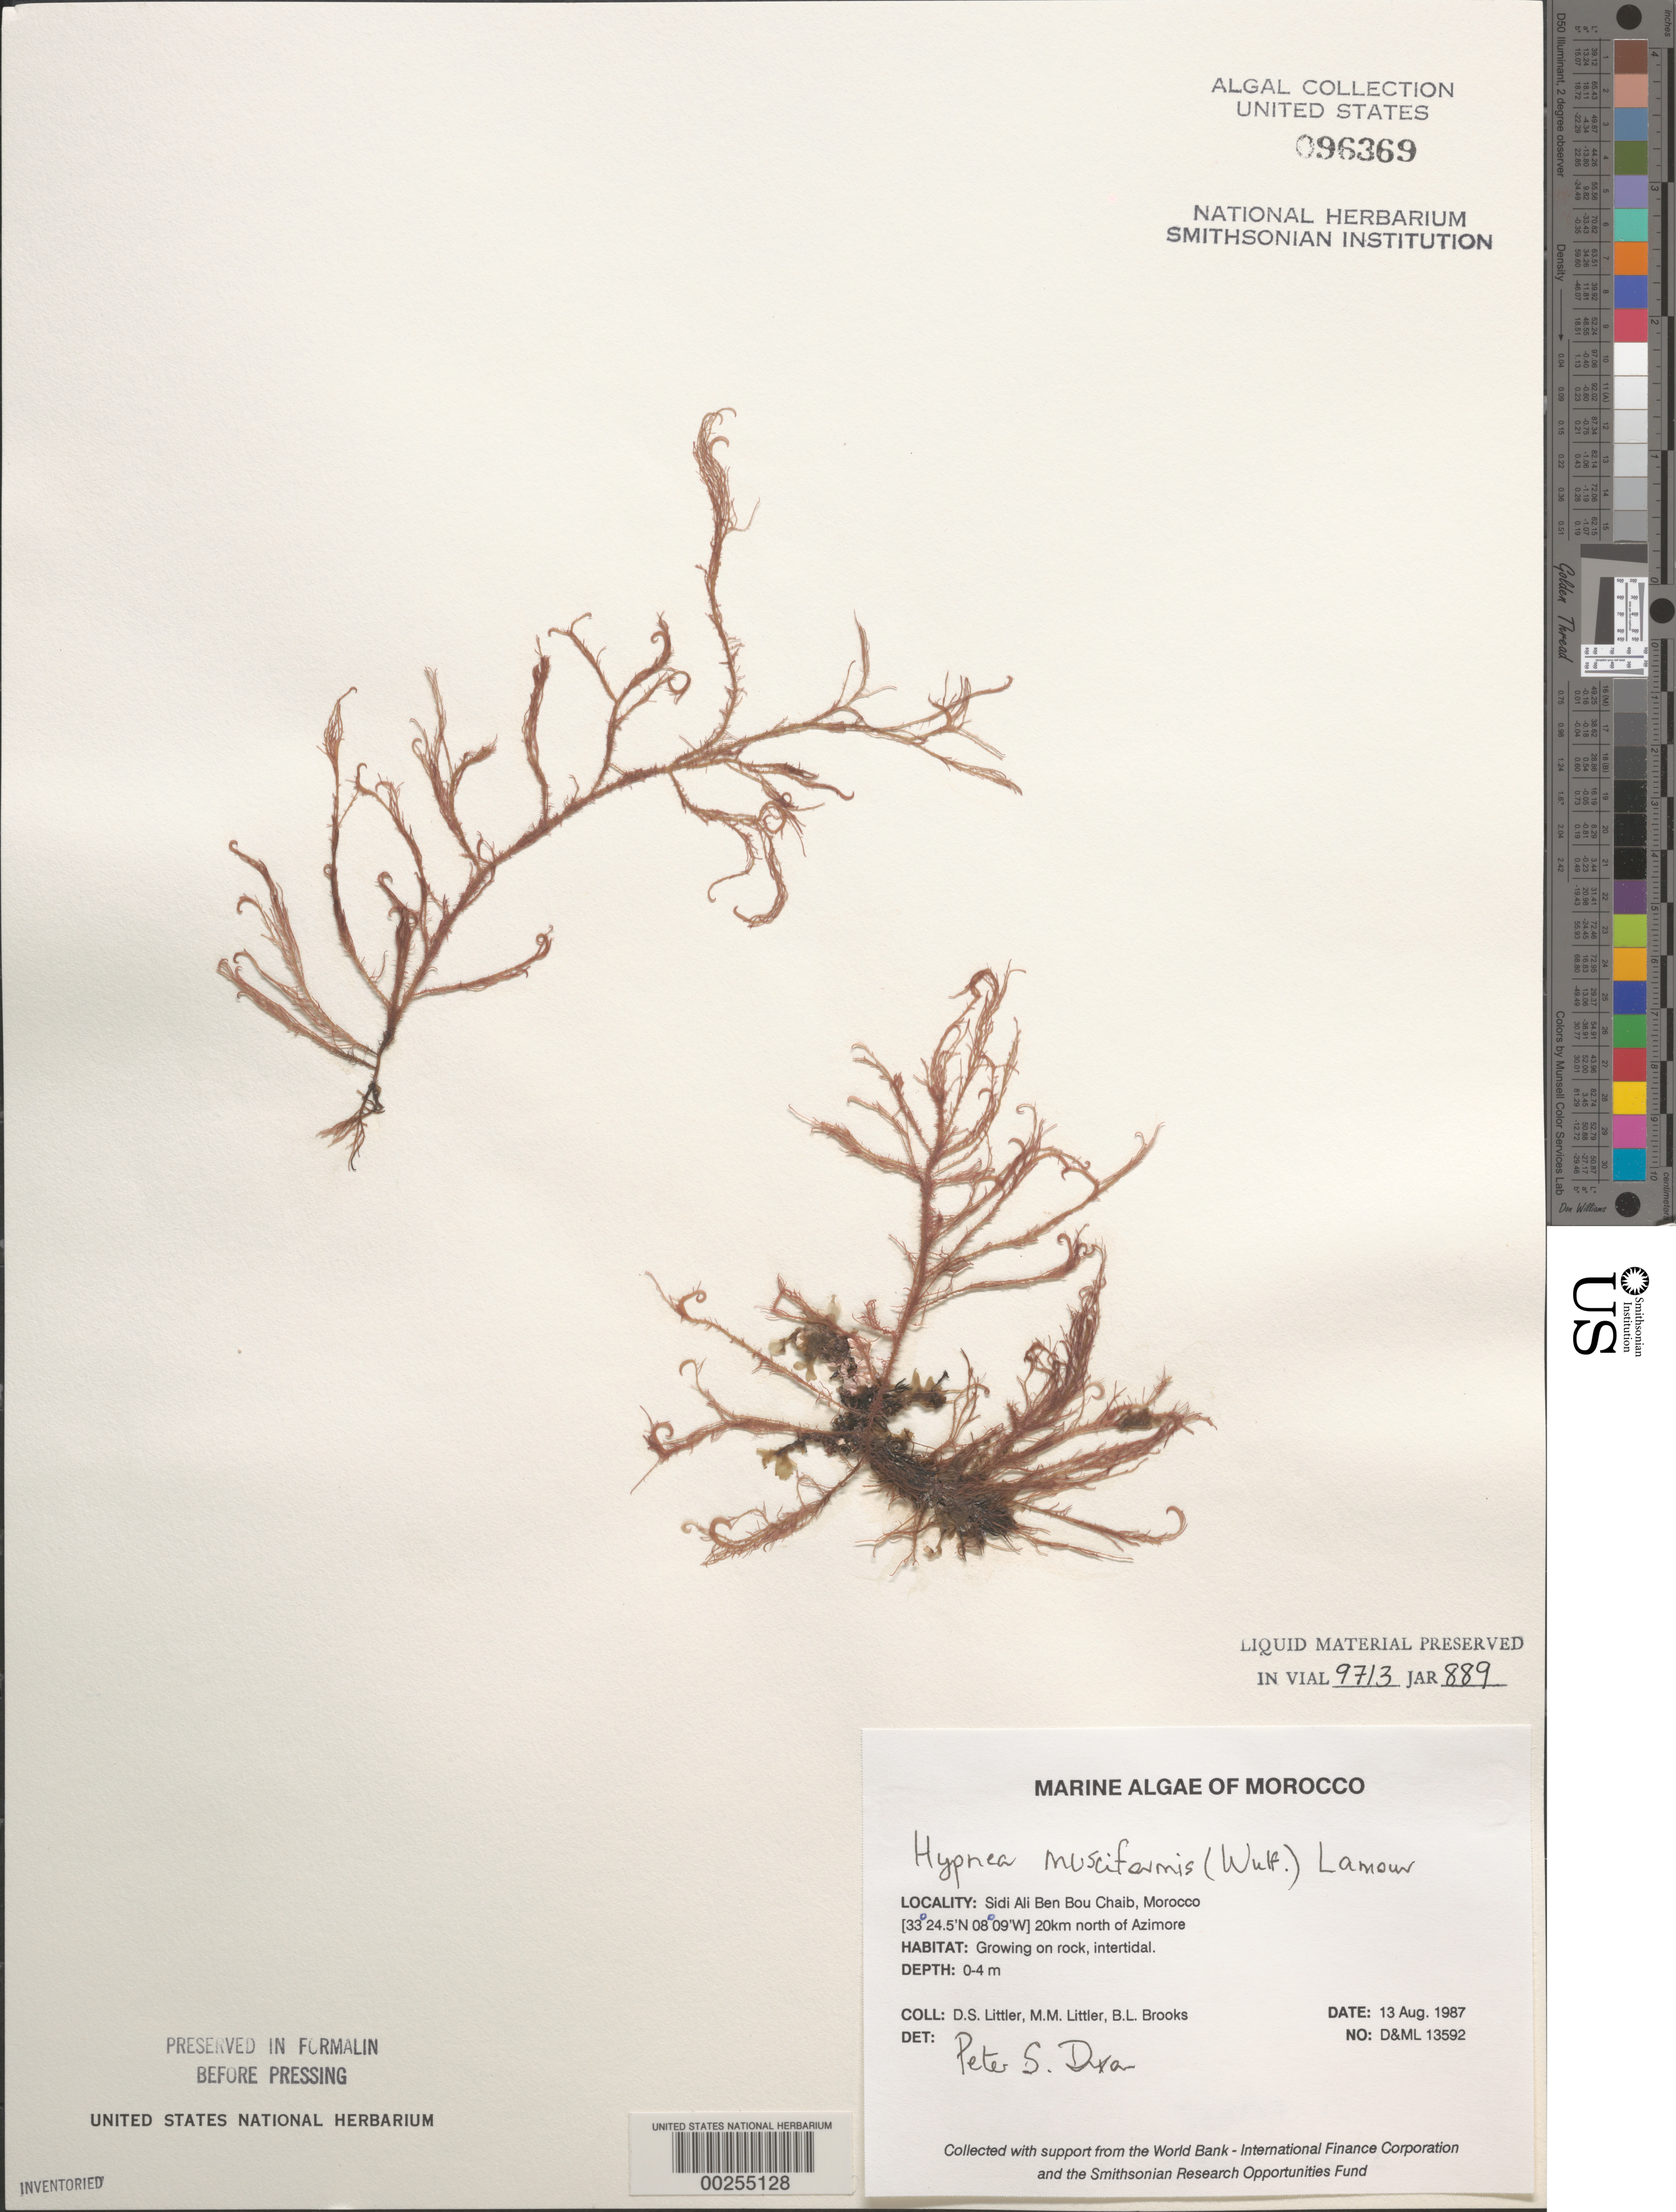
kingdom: Plantae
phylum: Rhodophyta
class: Florideophyceae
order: Gigartinales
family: Cystocloniaceae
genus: Hypnea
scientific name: Hypnea musciformis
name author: (Wulfen) J.V.Lamouroux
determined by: Dixon, P. S.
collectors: D. S. Littler, M. M. Littler & B. Brooks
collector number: D&ML 13592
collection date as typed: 13 Aug 1987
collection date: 1987-08-13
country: Morocco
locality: Sidi Ali Ben Bou Chaib, 20 km north of Azimore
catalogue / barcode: US 96369